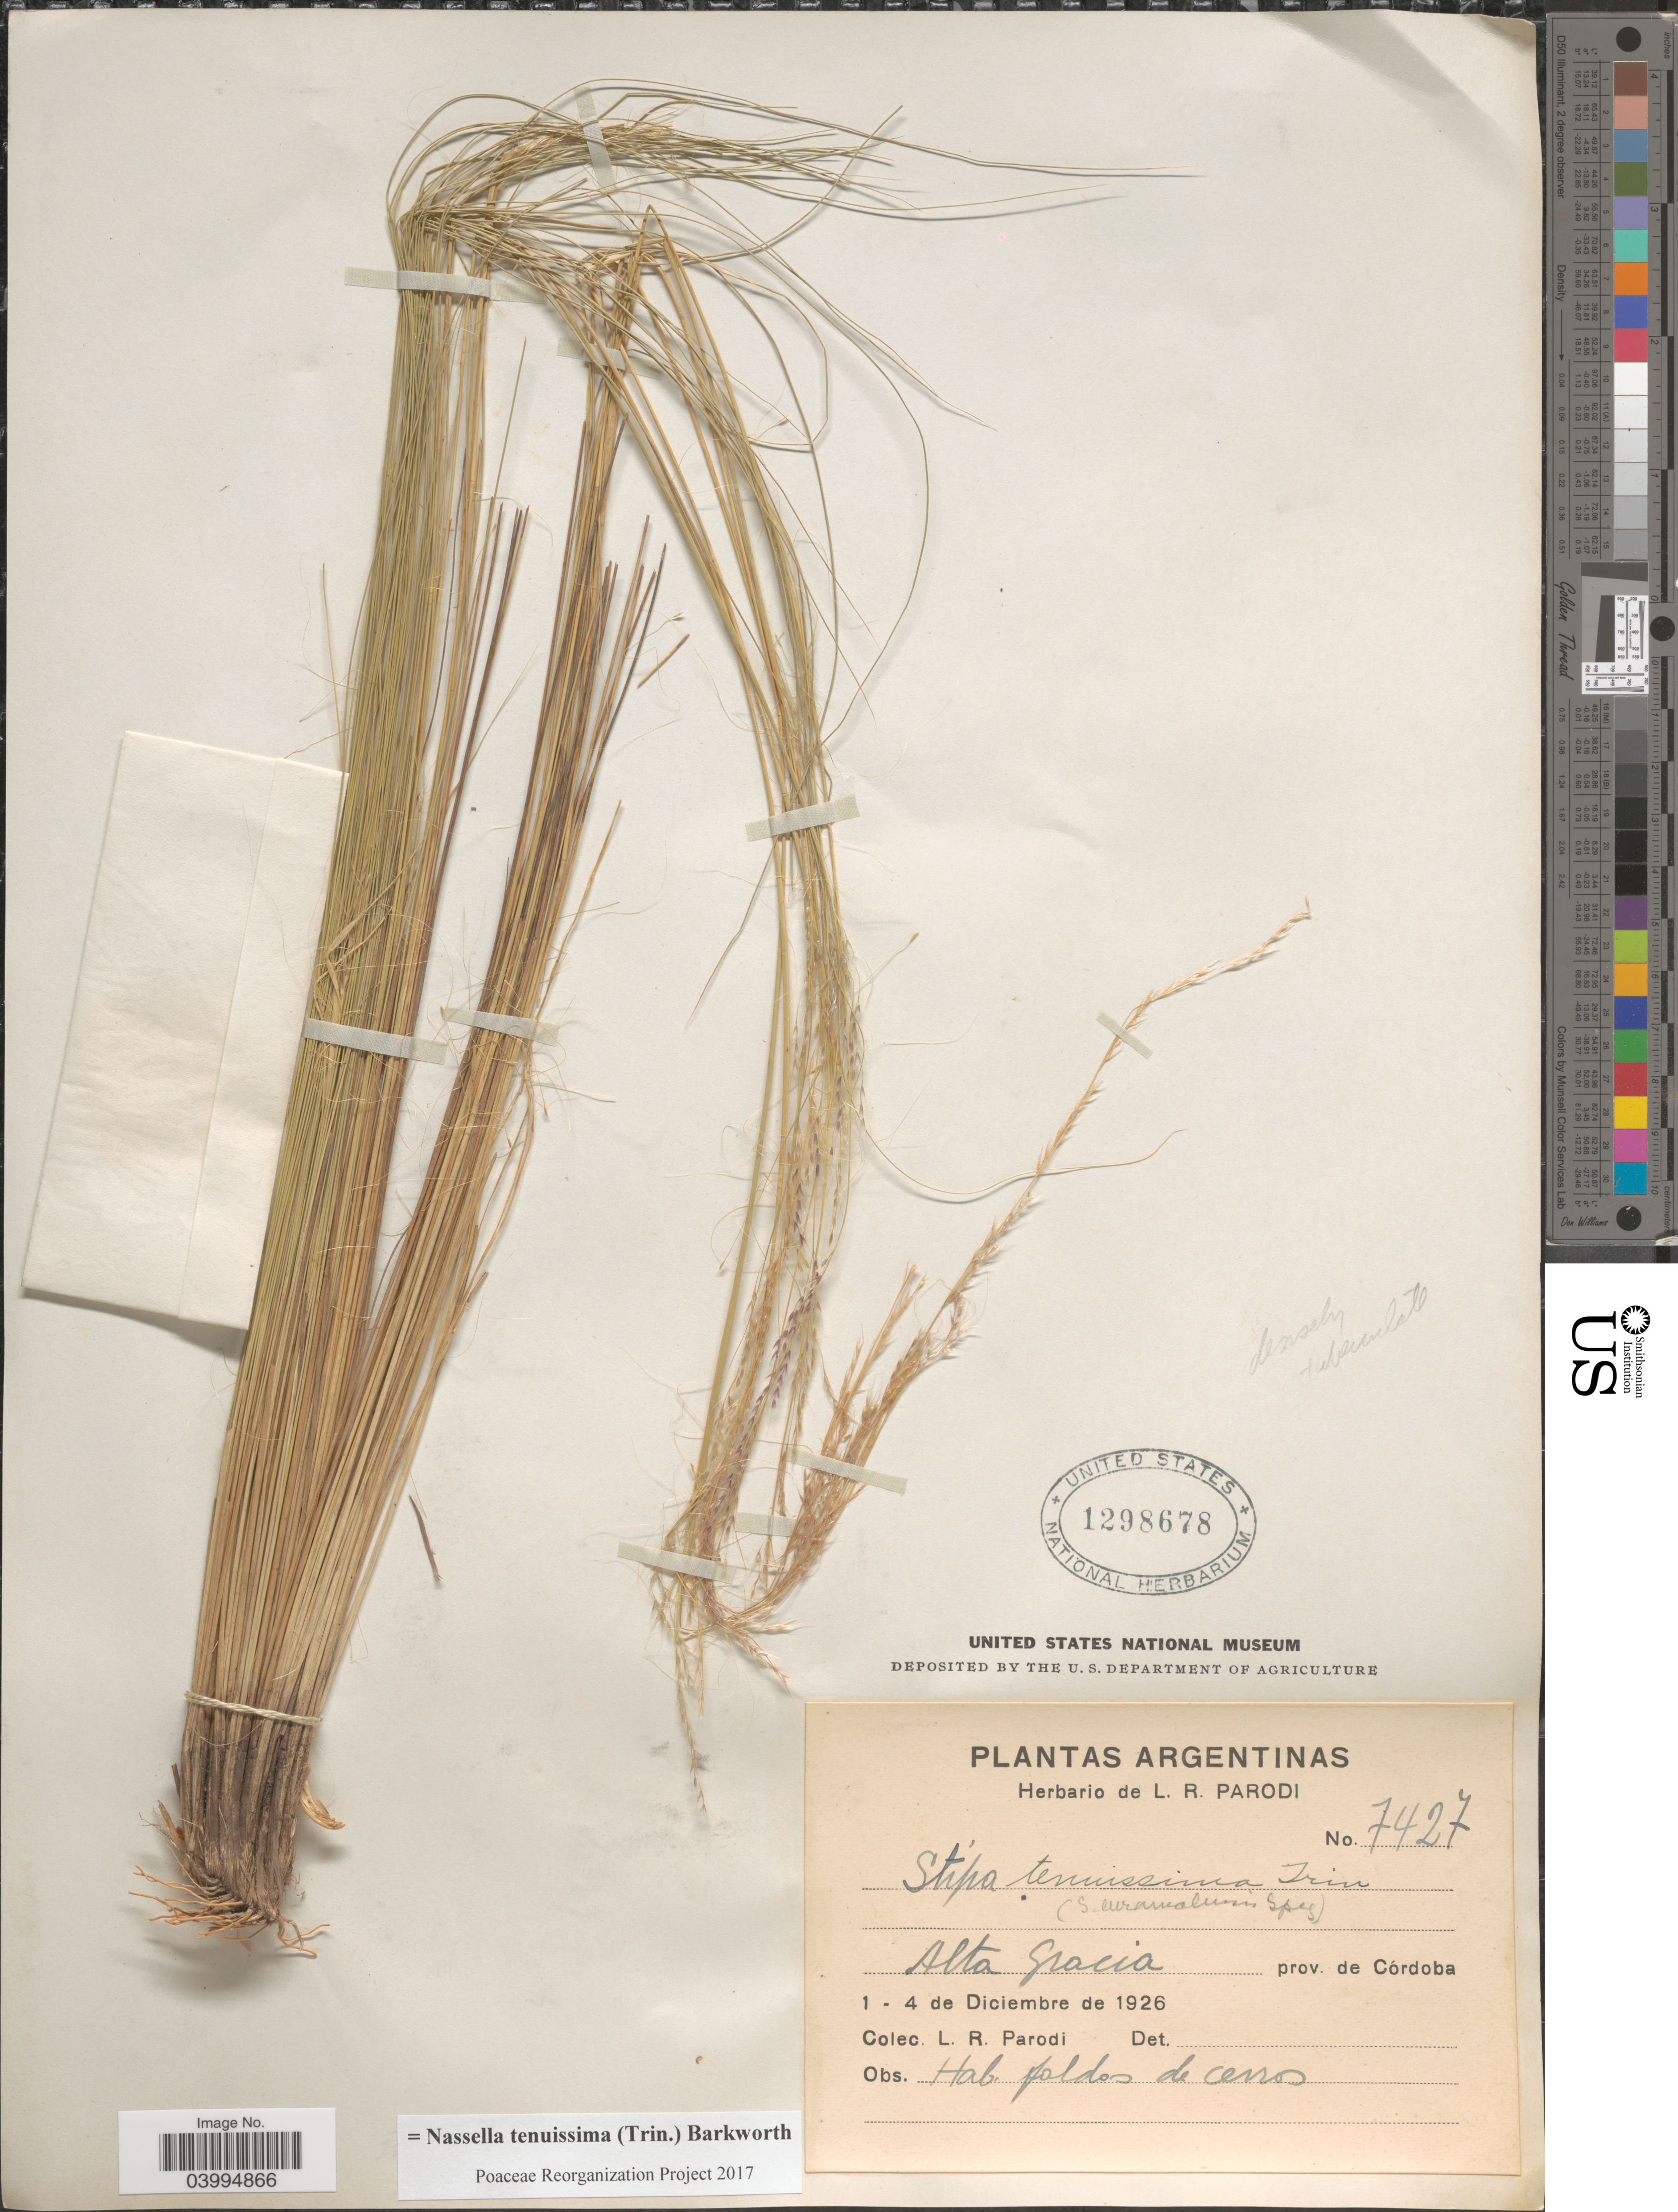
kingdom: Plantae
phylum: Tracheophyta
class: Liliopsida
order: Poales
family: Poaceae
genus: Nassella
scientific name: Nassella tenuissima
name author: (Trin.) Barkworth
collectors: L. R. Parodi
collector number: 7427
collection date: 1926-12-01/1926-12-04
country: Argentina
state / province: Cordoba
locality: Alta Gracia.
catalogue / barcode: US 1298678